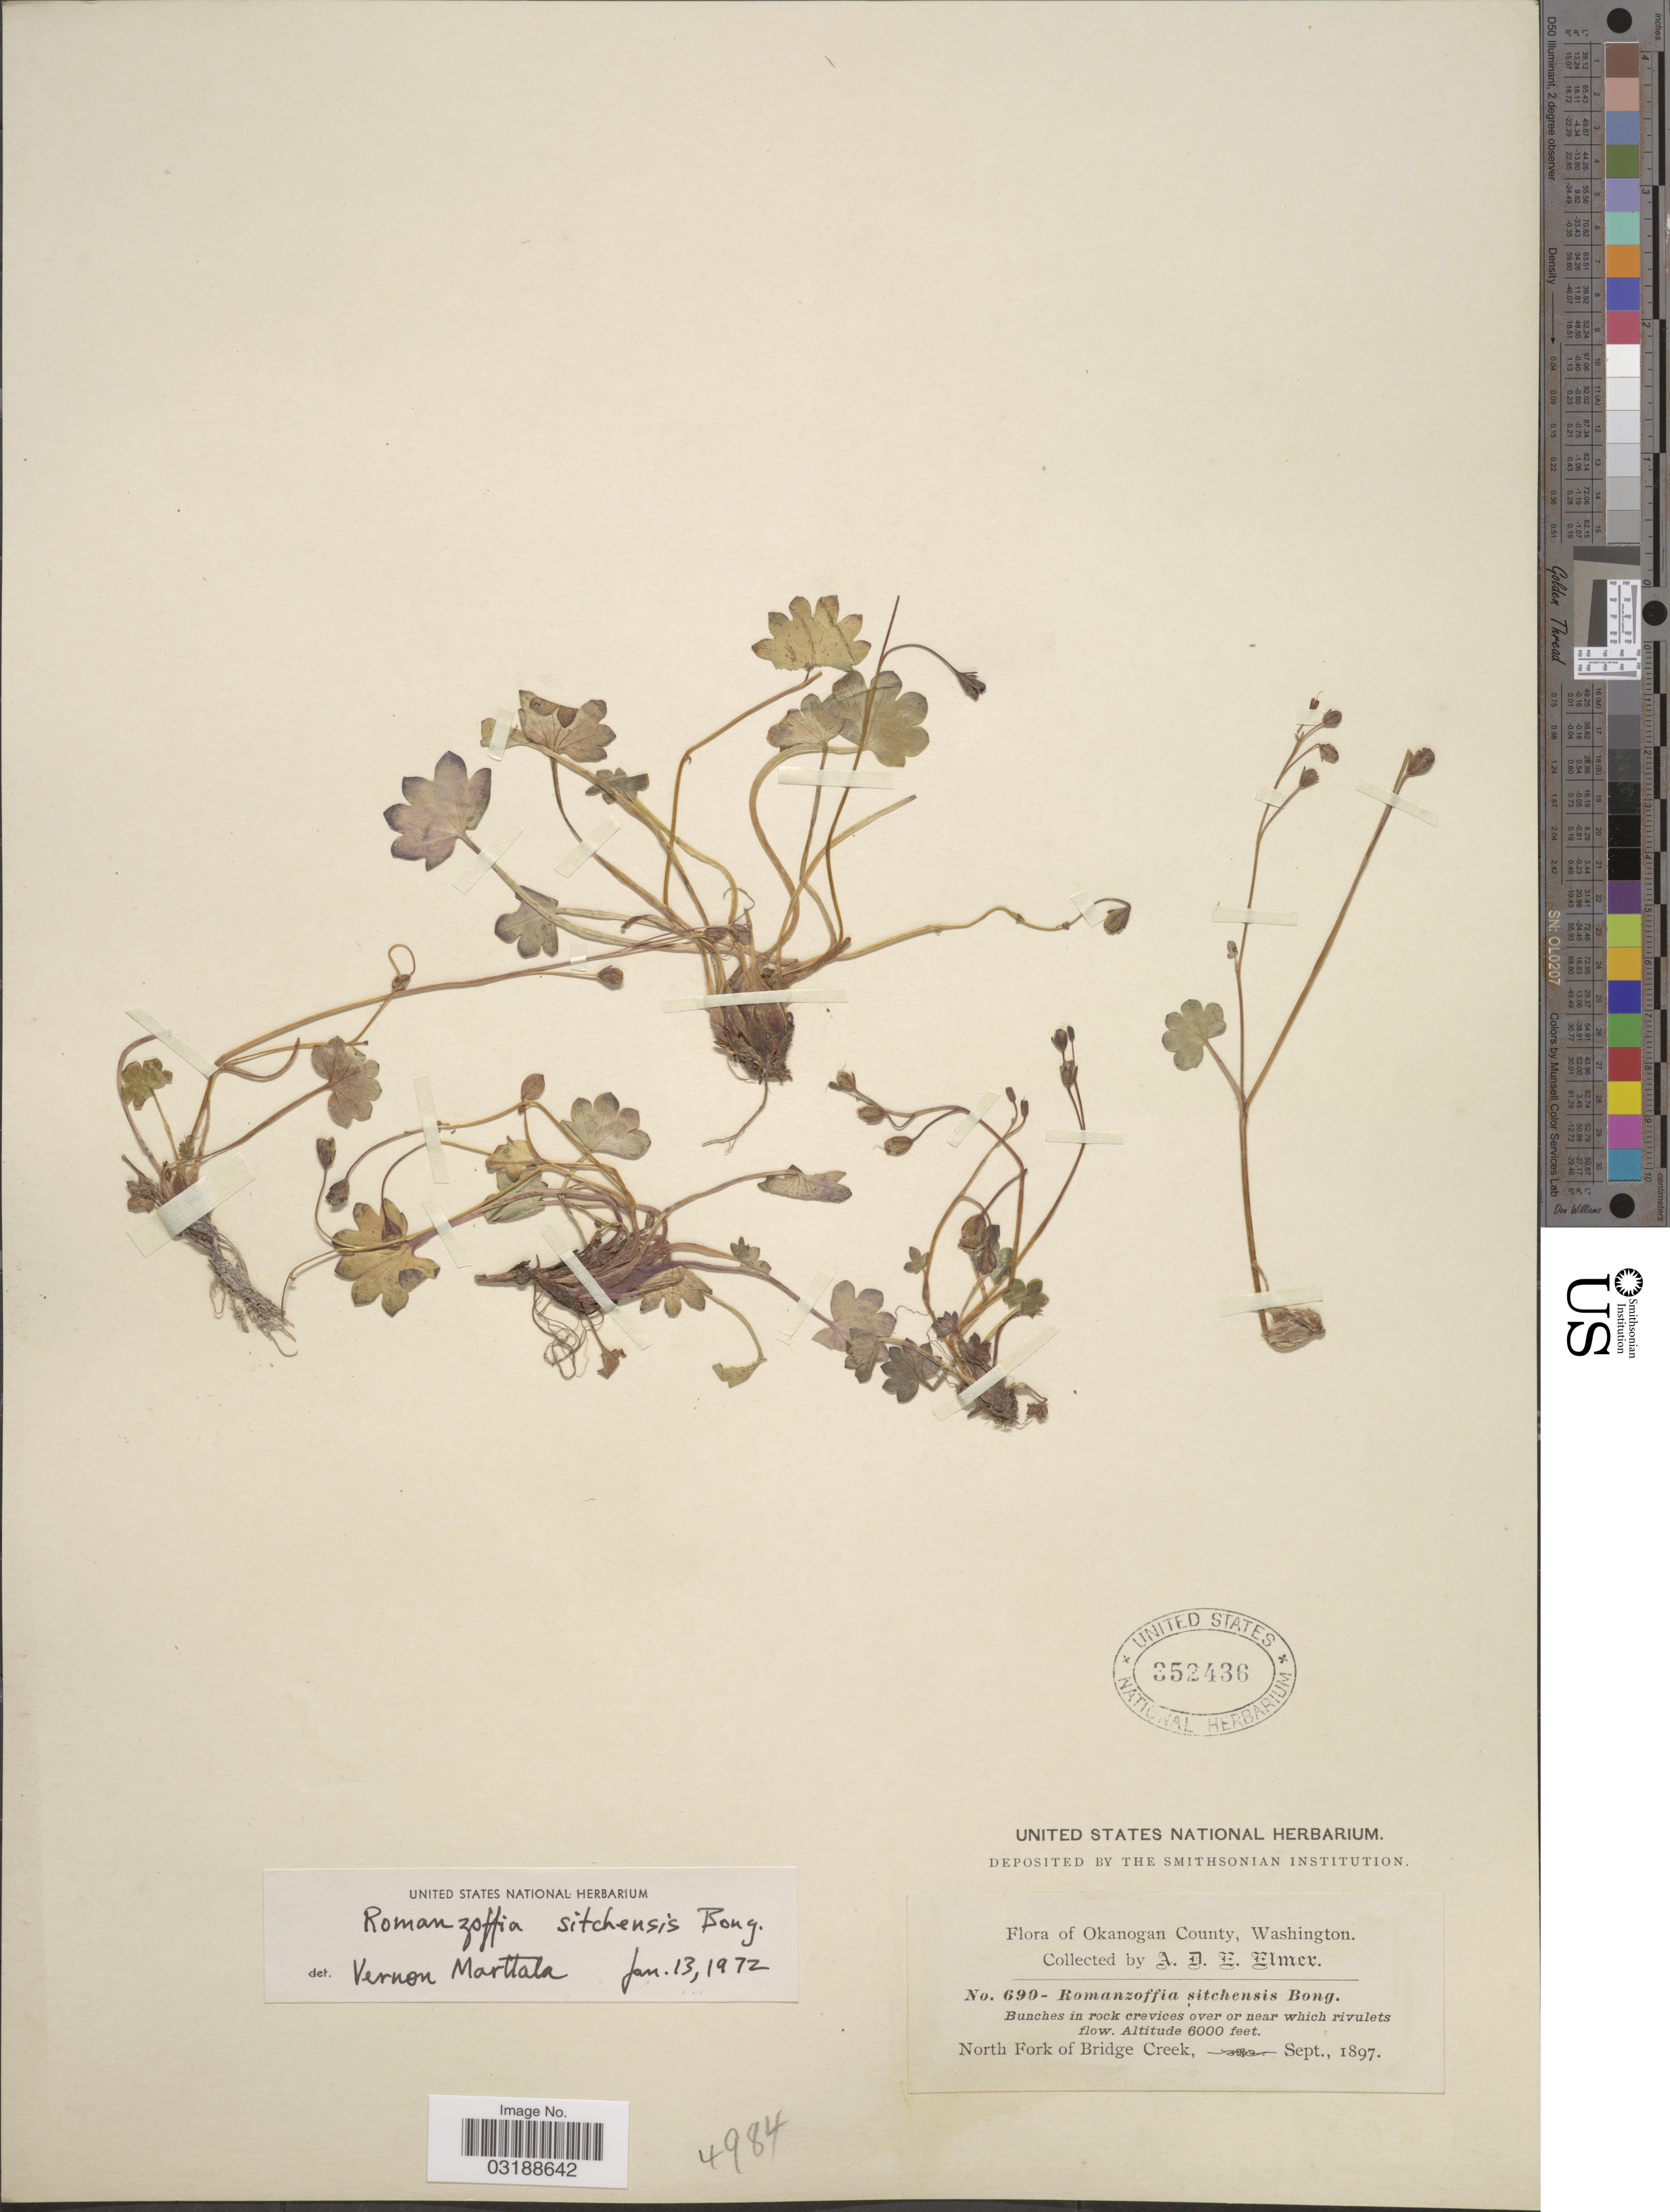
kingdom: Plantae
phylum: Tracheophyta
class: Magnoliopsida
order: Boraginales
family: Hydrophyllaceae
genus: Romanzoffia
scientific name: Romanzoffia sitchensis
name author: Bong.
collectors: A. D. E. Elmer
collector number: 690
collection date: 1897-09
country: United States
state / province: Washington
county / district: Okanogan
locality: Okanogan County, North Fork of Bridge Creek.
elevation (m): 1829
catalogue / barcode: US 352436